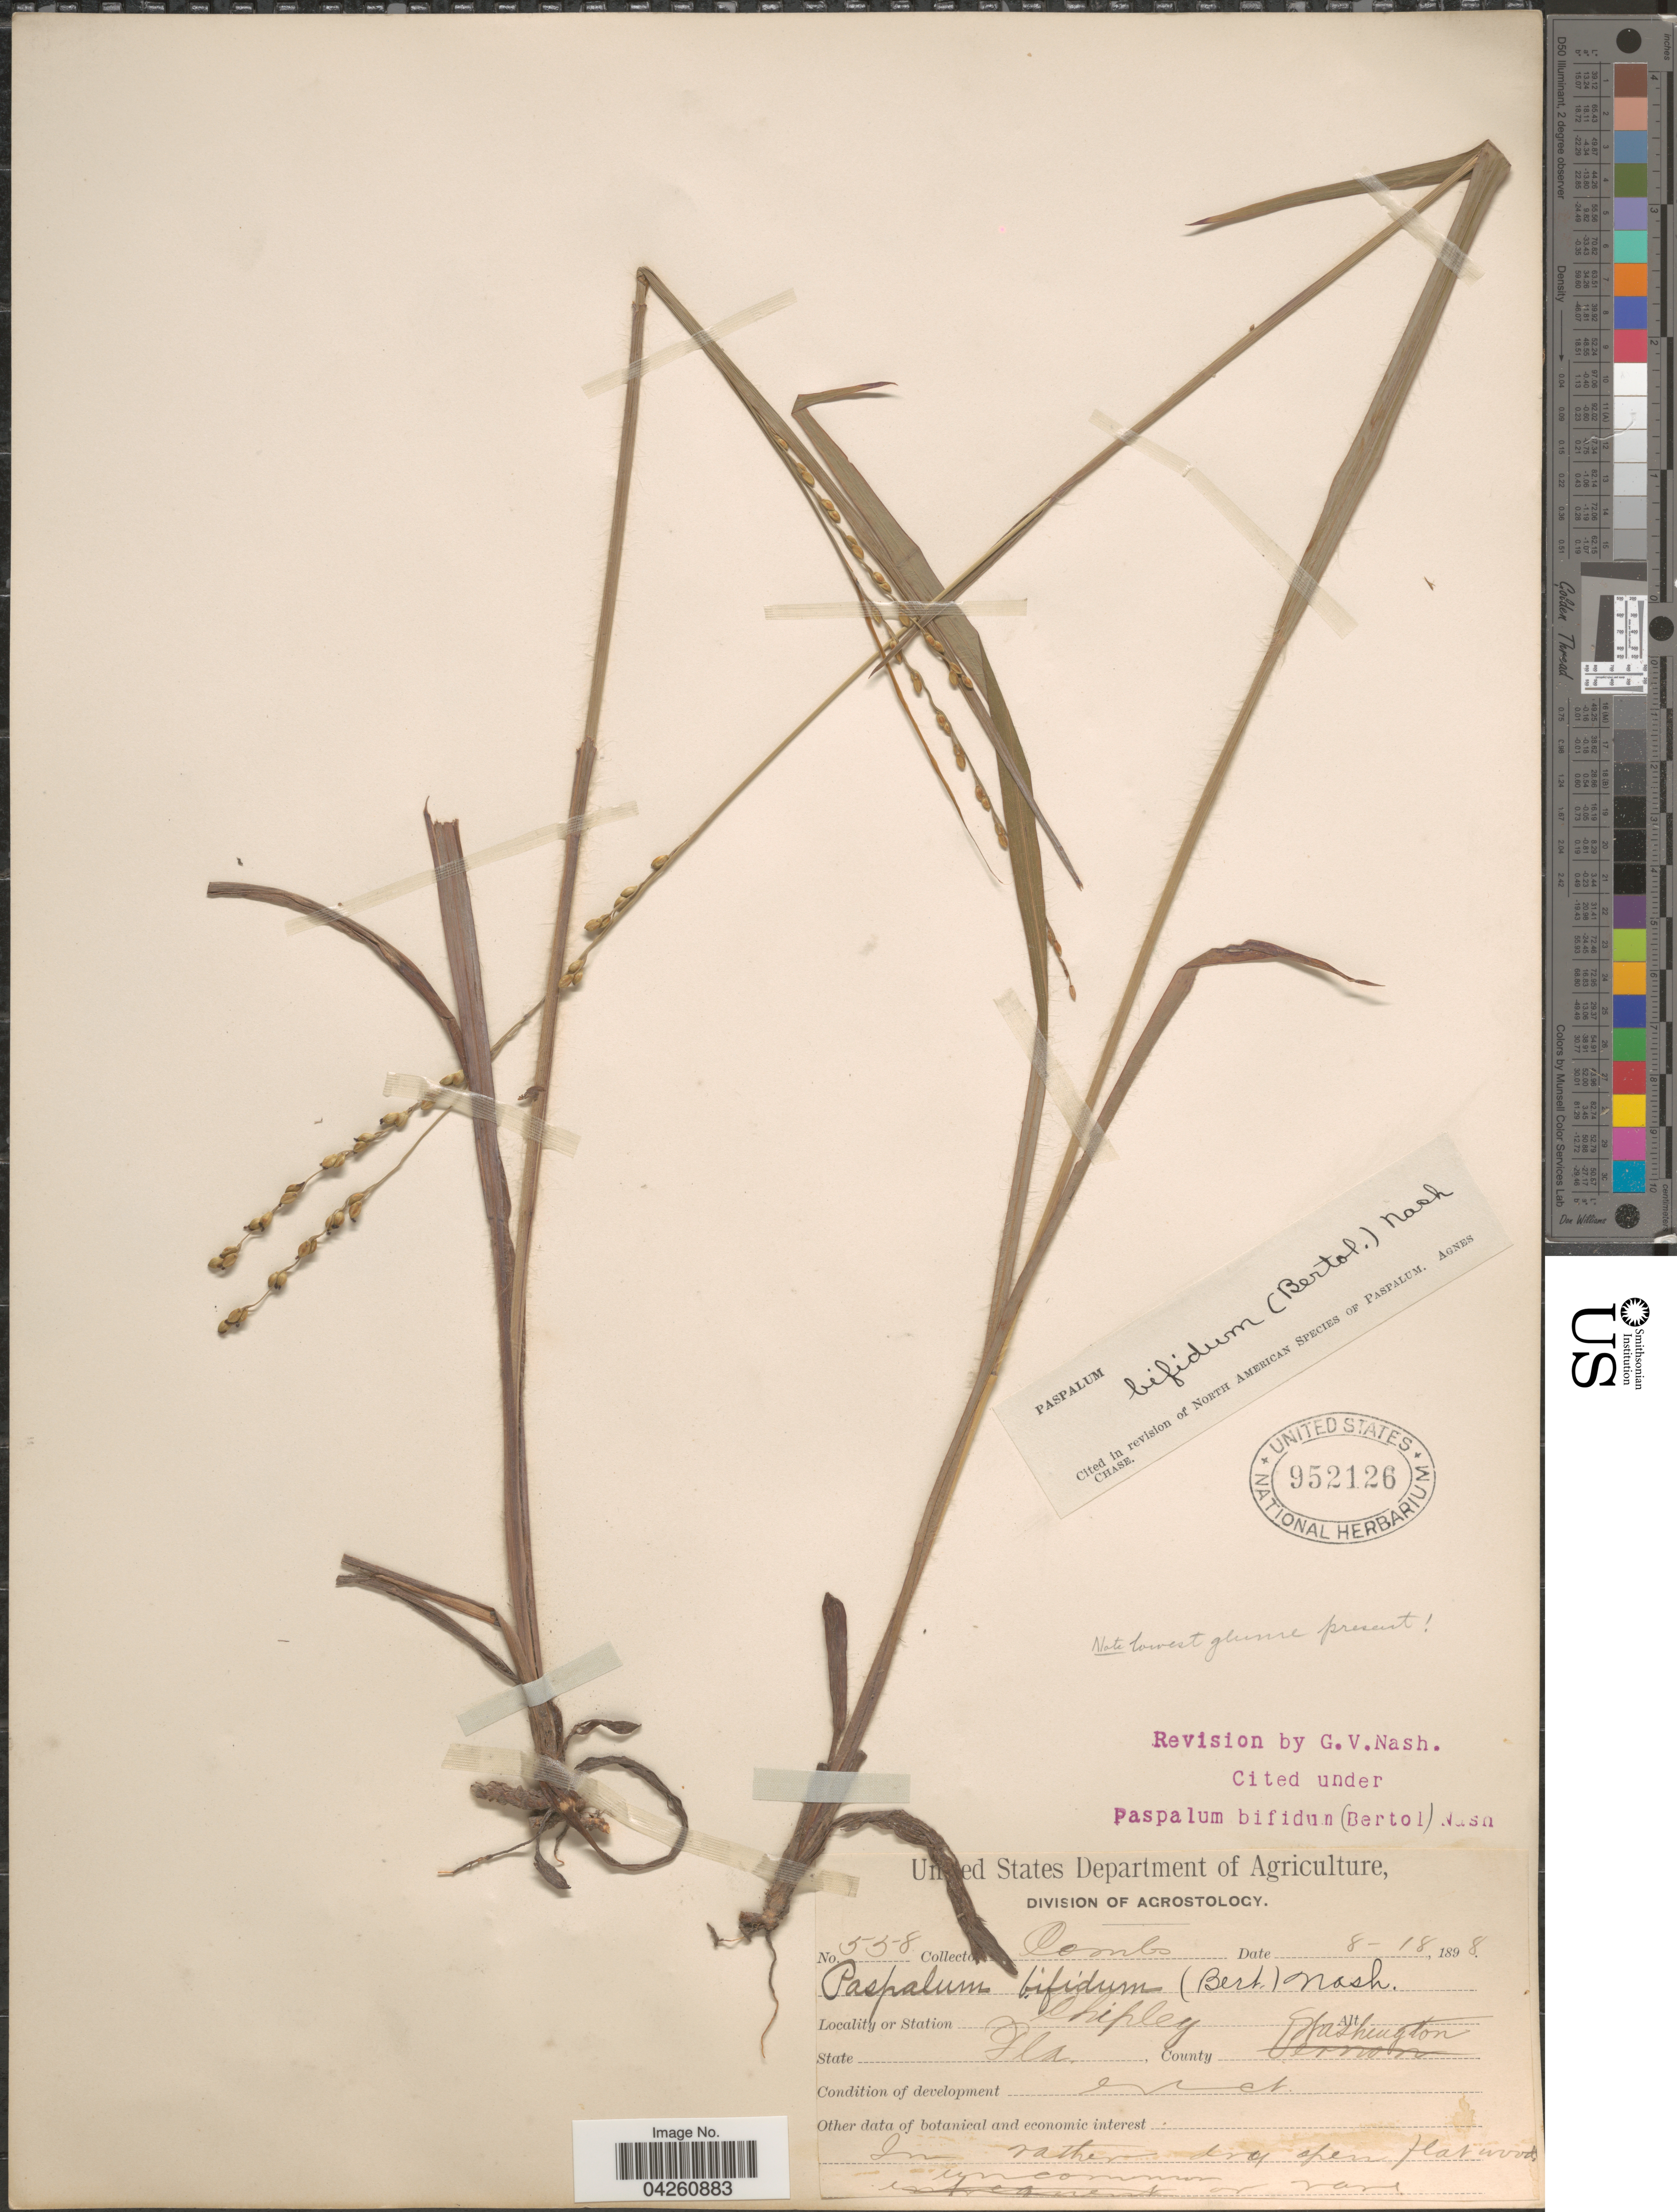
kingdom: Plantae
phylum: Tracheophyta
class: Liliopsida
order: Poales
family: Poaceae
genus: Paspalum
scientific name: Paspalum bifidum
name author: (Bertol.) Nash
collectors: -. Combs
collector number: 558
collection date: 1898-08-18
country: United States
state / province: Florida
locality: Chipley. County Washington.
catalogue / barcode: US 952126